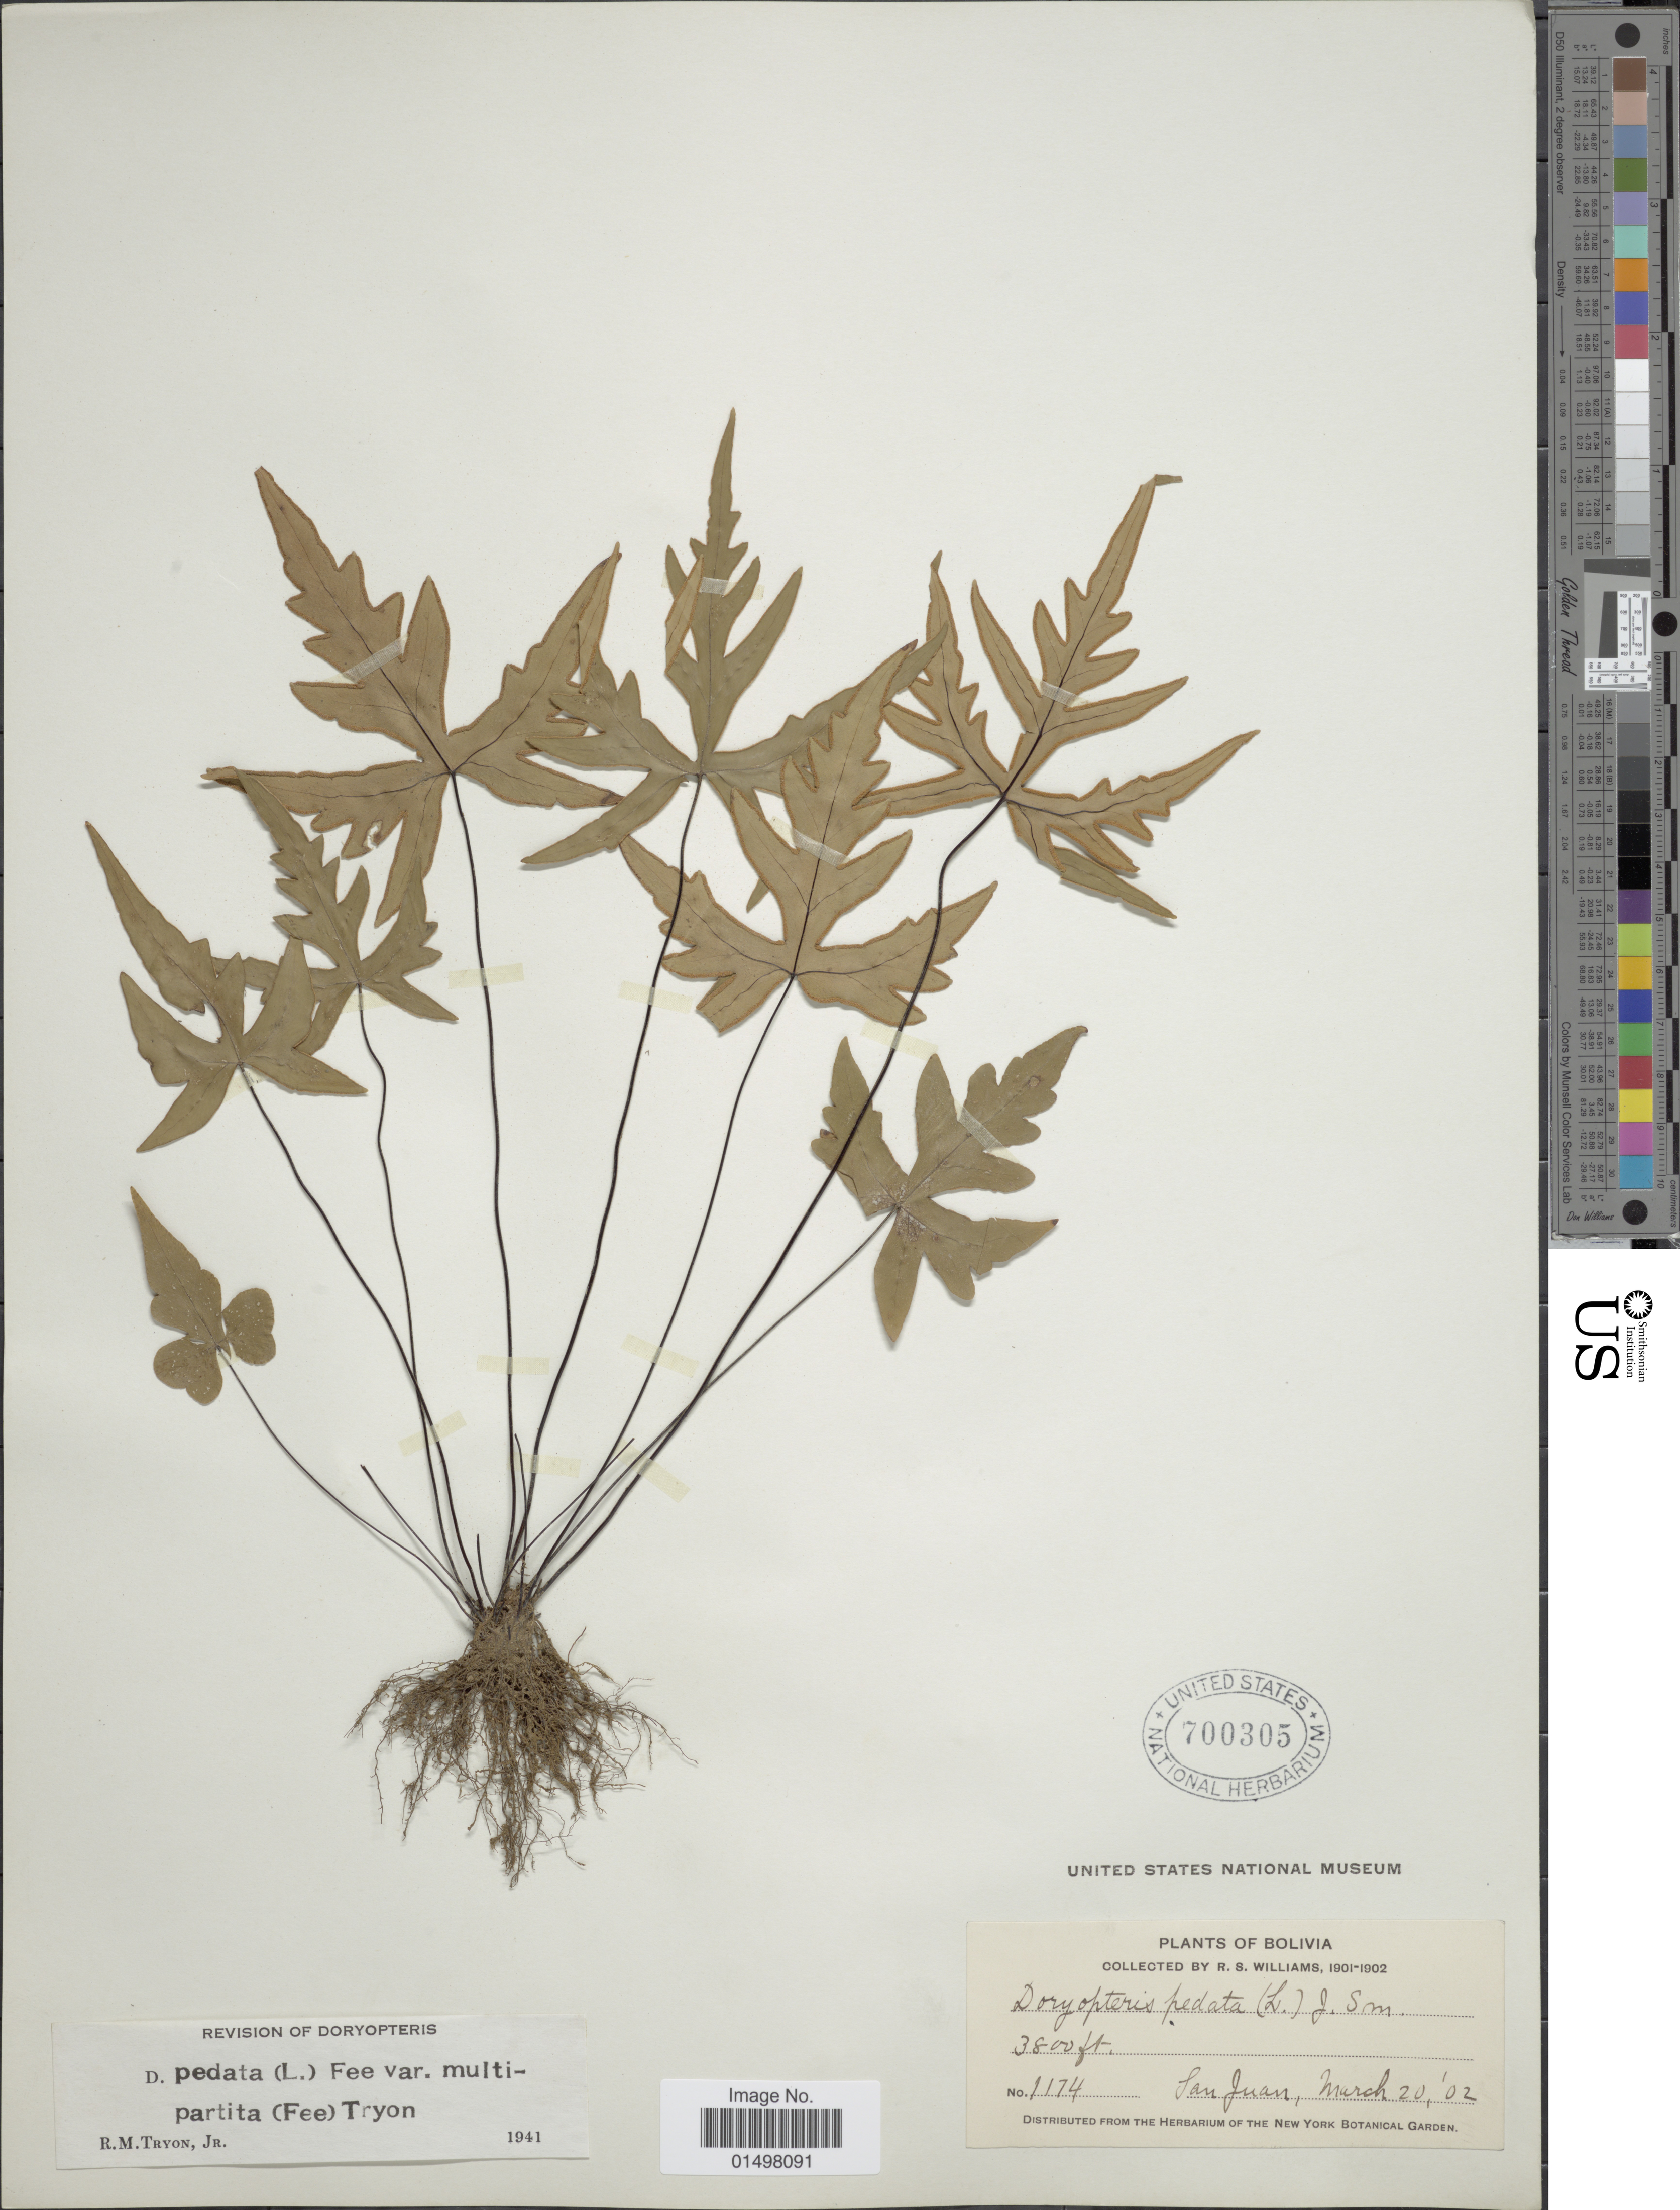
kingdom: Plantae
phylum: Tracheophyta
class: Polypodiopsida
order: Polypodiales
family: Pteridaceae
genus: Doryopteris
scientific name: Doryopteris pedata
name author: (L.) Fée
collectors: R. S. Williams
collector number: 1174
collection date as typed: March 20, '02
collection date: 1902-03-20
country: Bolivia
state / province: La Paz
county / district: Franz Tamayo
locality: San Juan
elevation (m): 1158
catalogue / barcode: US 700305